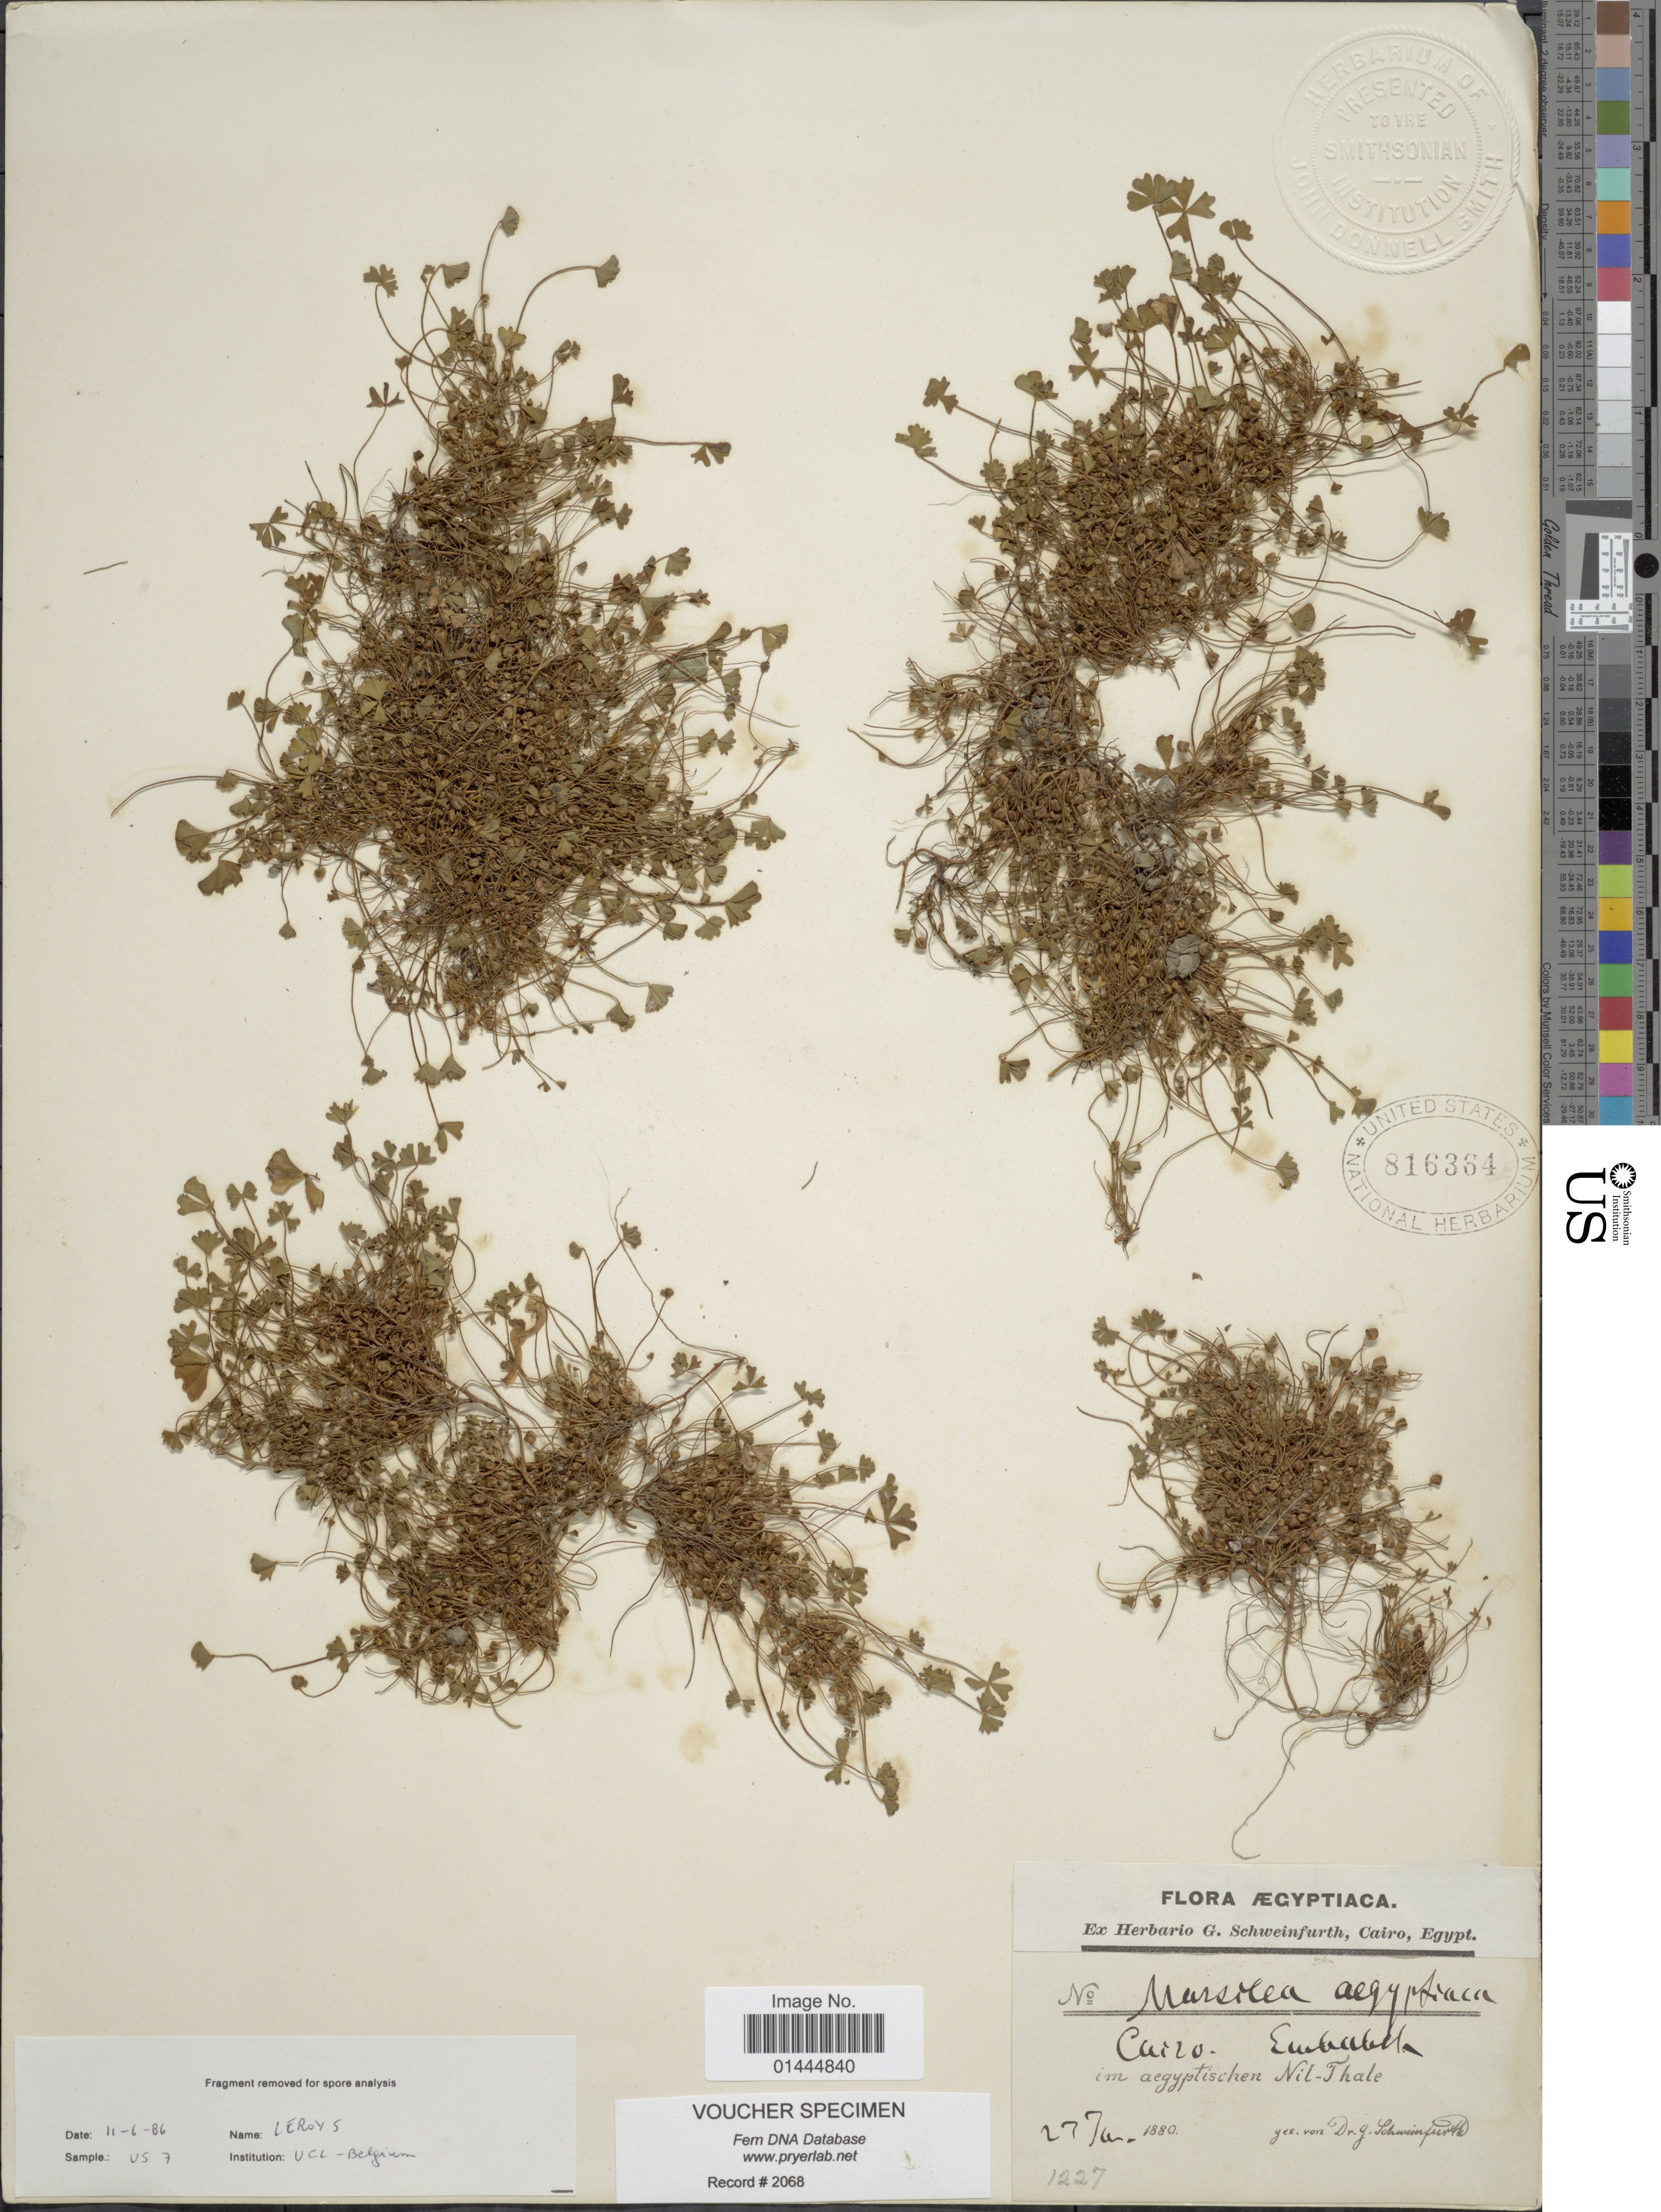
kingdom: Plantae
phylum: Tracheophyta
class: Polypodiopsida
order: Salviniales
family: Marsileaceae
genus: Marsilea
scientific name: Marsilea aegyptiaca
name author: Willd.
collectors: G. A. Schweinfurth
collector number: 1227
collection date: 1880-06-27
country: Egypt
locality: Cairo, Embabeh, im aegyptischen Nil-Thale.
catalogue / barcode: US 816364